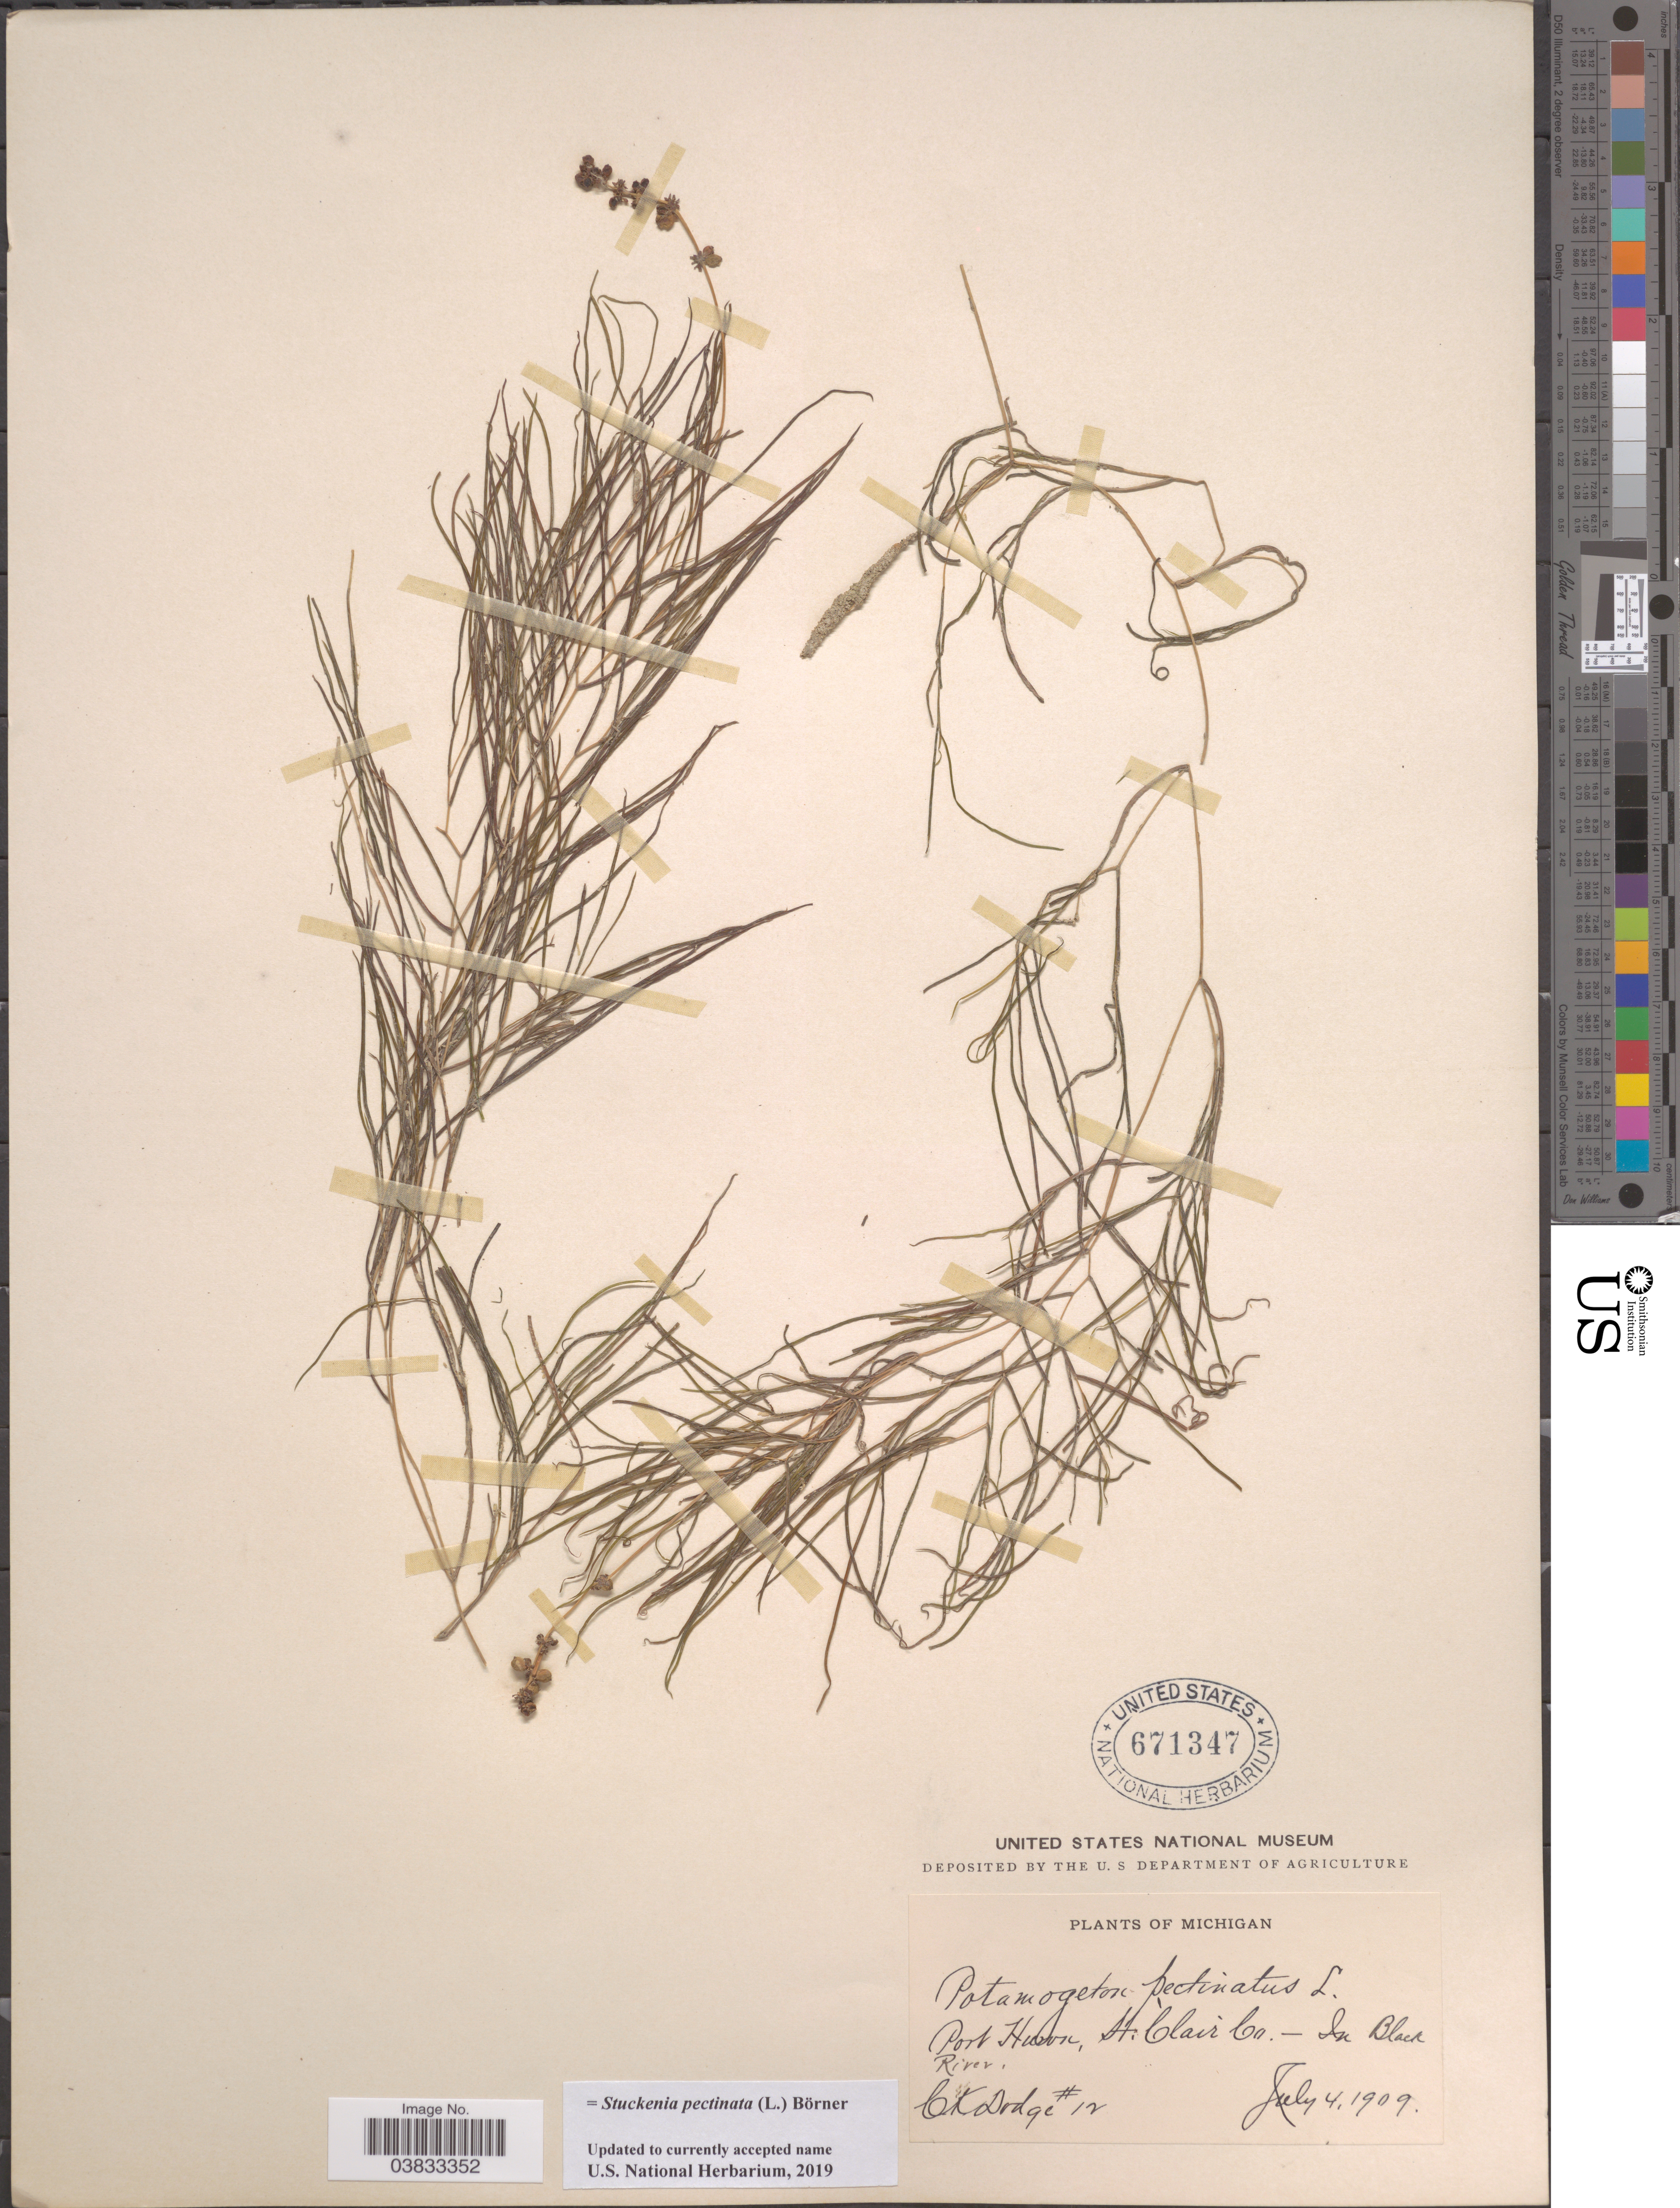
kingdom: Plantae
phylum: Tracheophyta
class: Liliopsida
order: Alismatales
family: Potamogetonaceae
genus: Stuckenia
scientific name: Stuckenia pectinata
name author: (L.) Börner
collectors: C. Dodge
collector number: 12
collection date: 1909-07-04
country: United States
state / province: Michigan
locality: Port Huron, St. Clair Co. - In Black River.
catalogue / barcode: US 671347